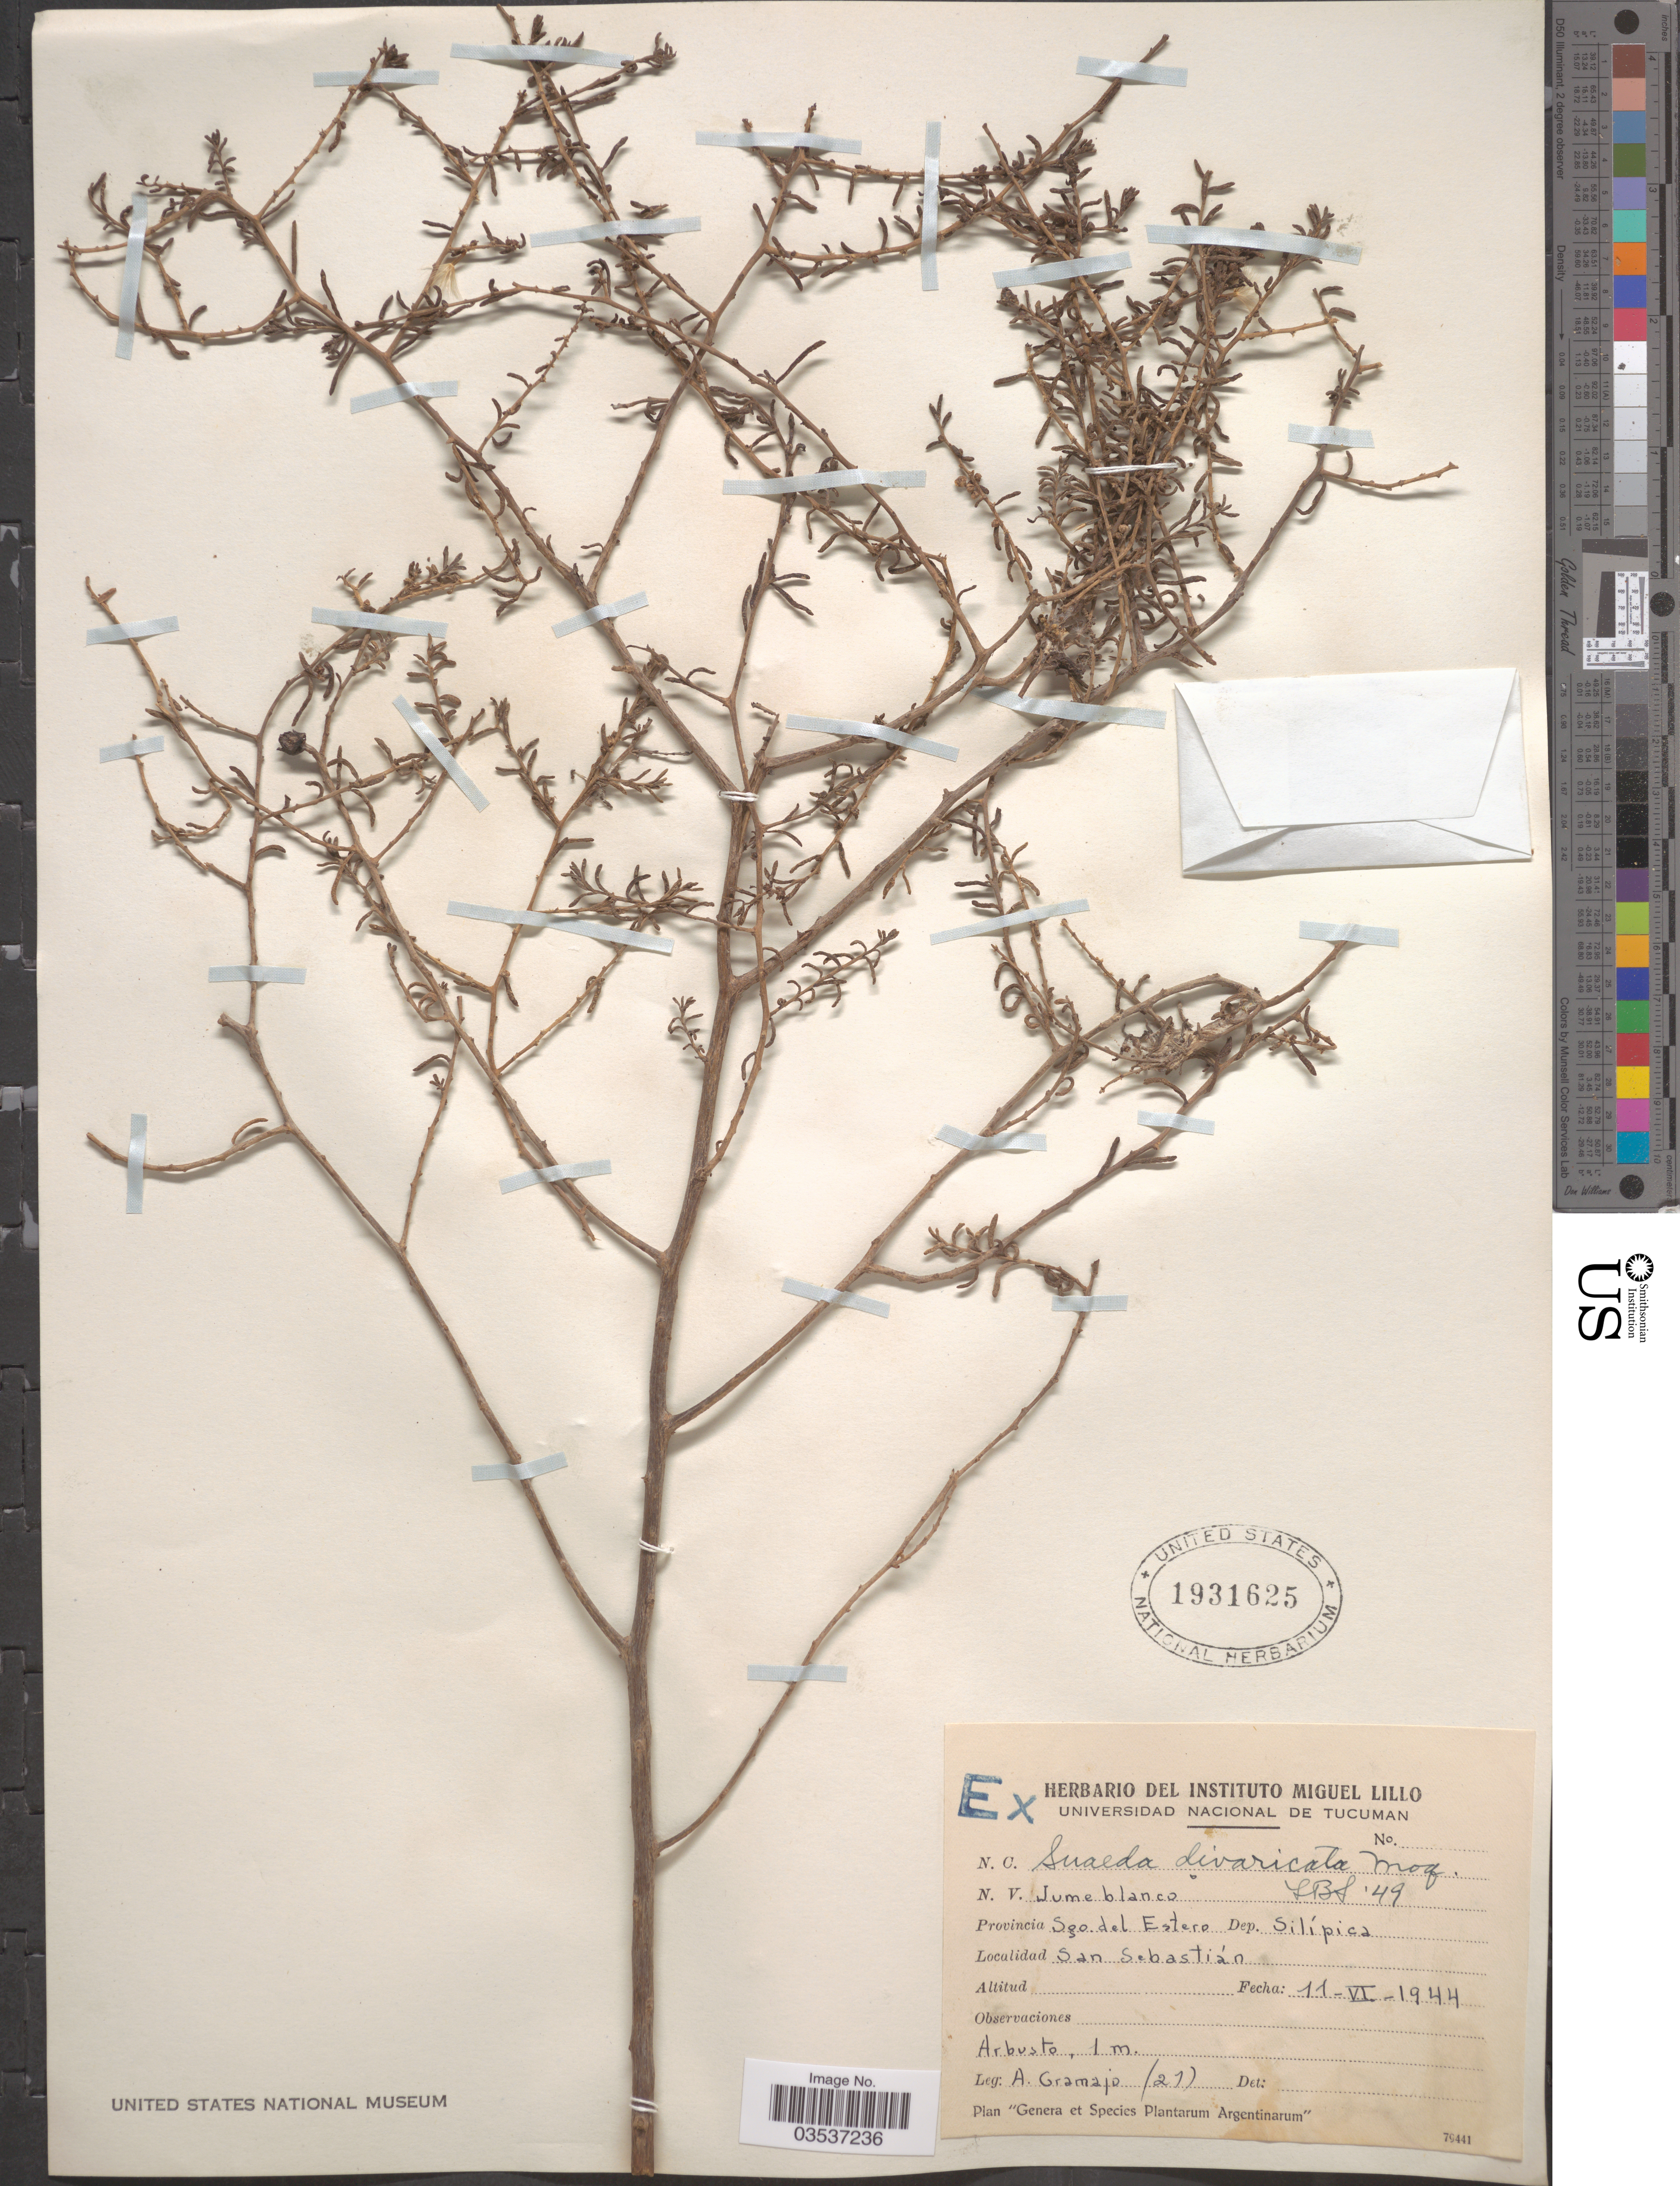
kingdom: Plantae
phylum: Tracheophyta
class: Magnoliopsida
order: Caryophyllales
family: Amaranthaceae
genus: Suaeda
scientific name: Suaeda divaricata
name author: Moq.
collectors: A. Gramajo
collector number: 27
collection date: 1944-06-11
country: Argentina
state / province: Santiago del Estero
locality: Dep. Silípica. San Sebastián.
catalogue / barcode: US 1931625